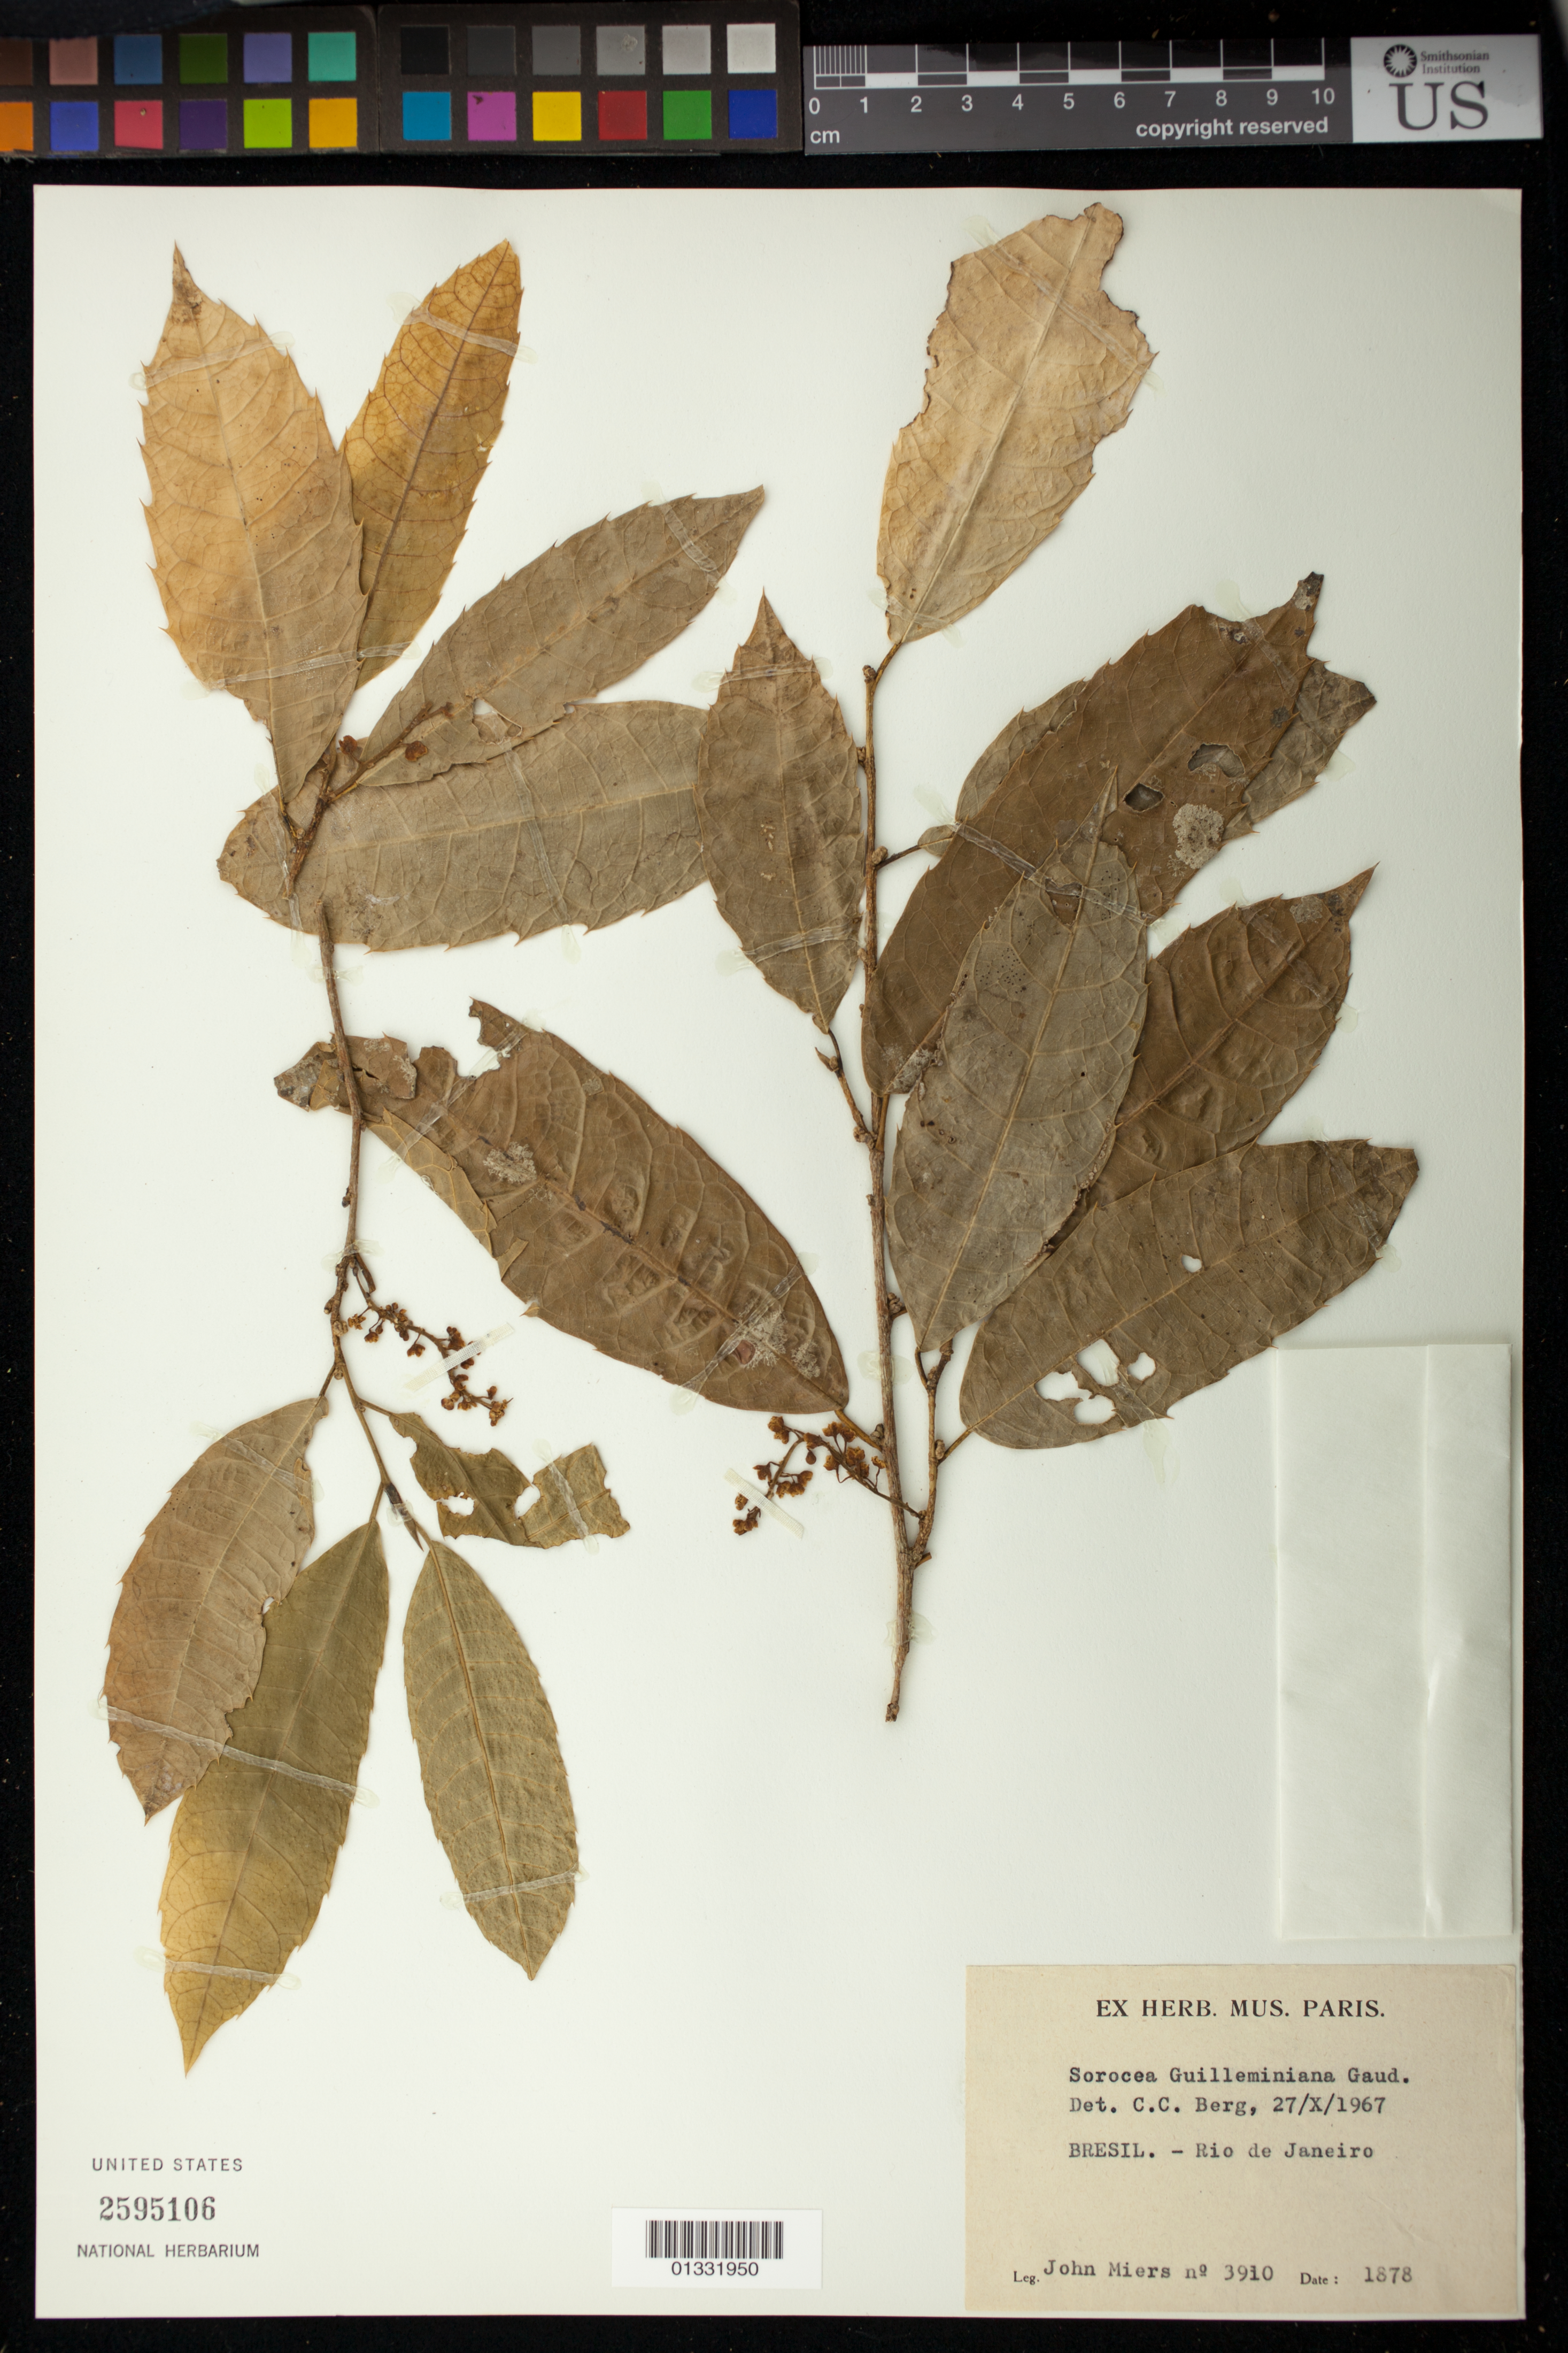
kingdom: Plantae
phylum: Tracheophyta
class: Magnoliopsida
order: Rosales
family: Moraceae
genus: Sorocea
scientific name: Sorocea guilleminiana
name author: Gaudich.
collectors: J. Miers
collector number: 3910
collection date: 1878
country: Brazil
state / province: Rio de Janeiro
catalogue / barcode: US 2595106